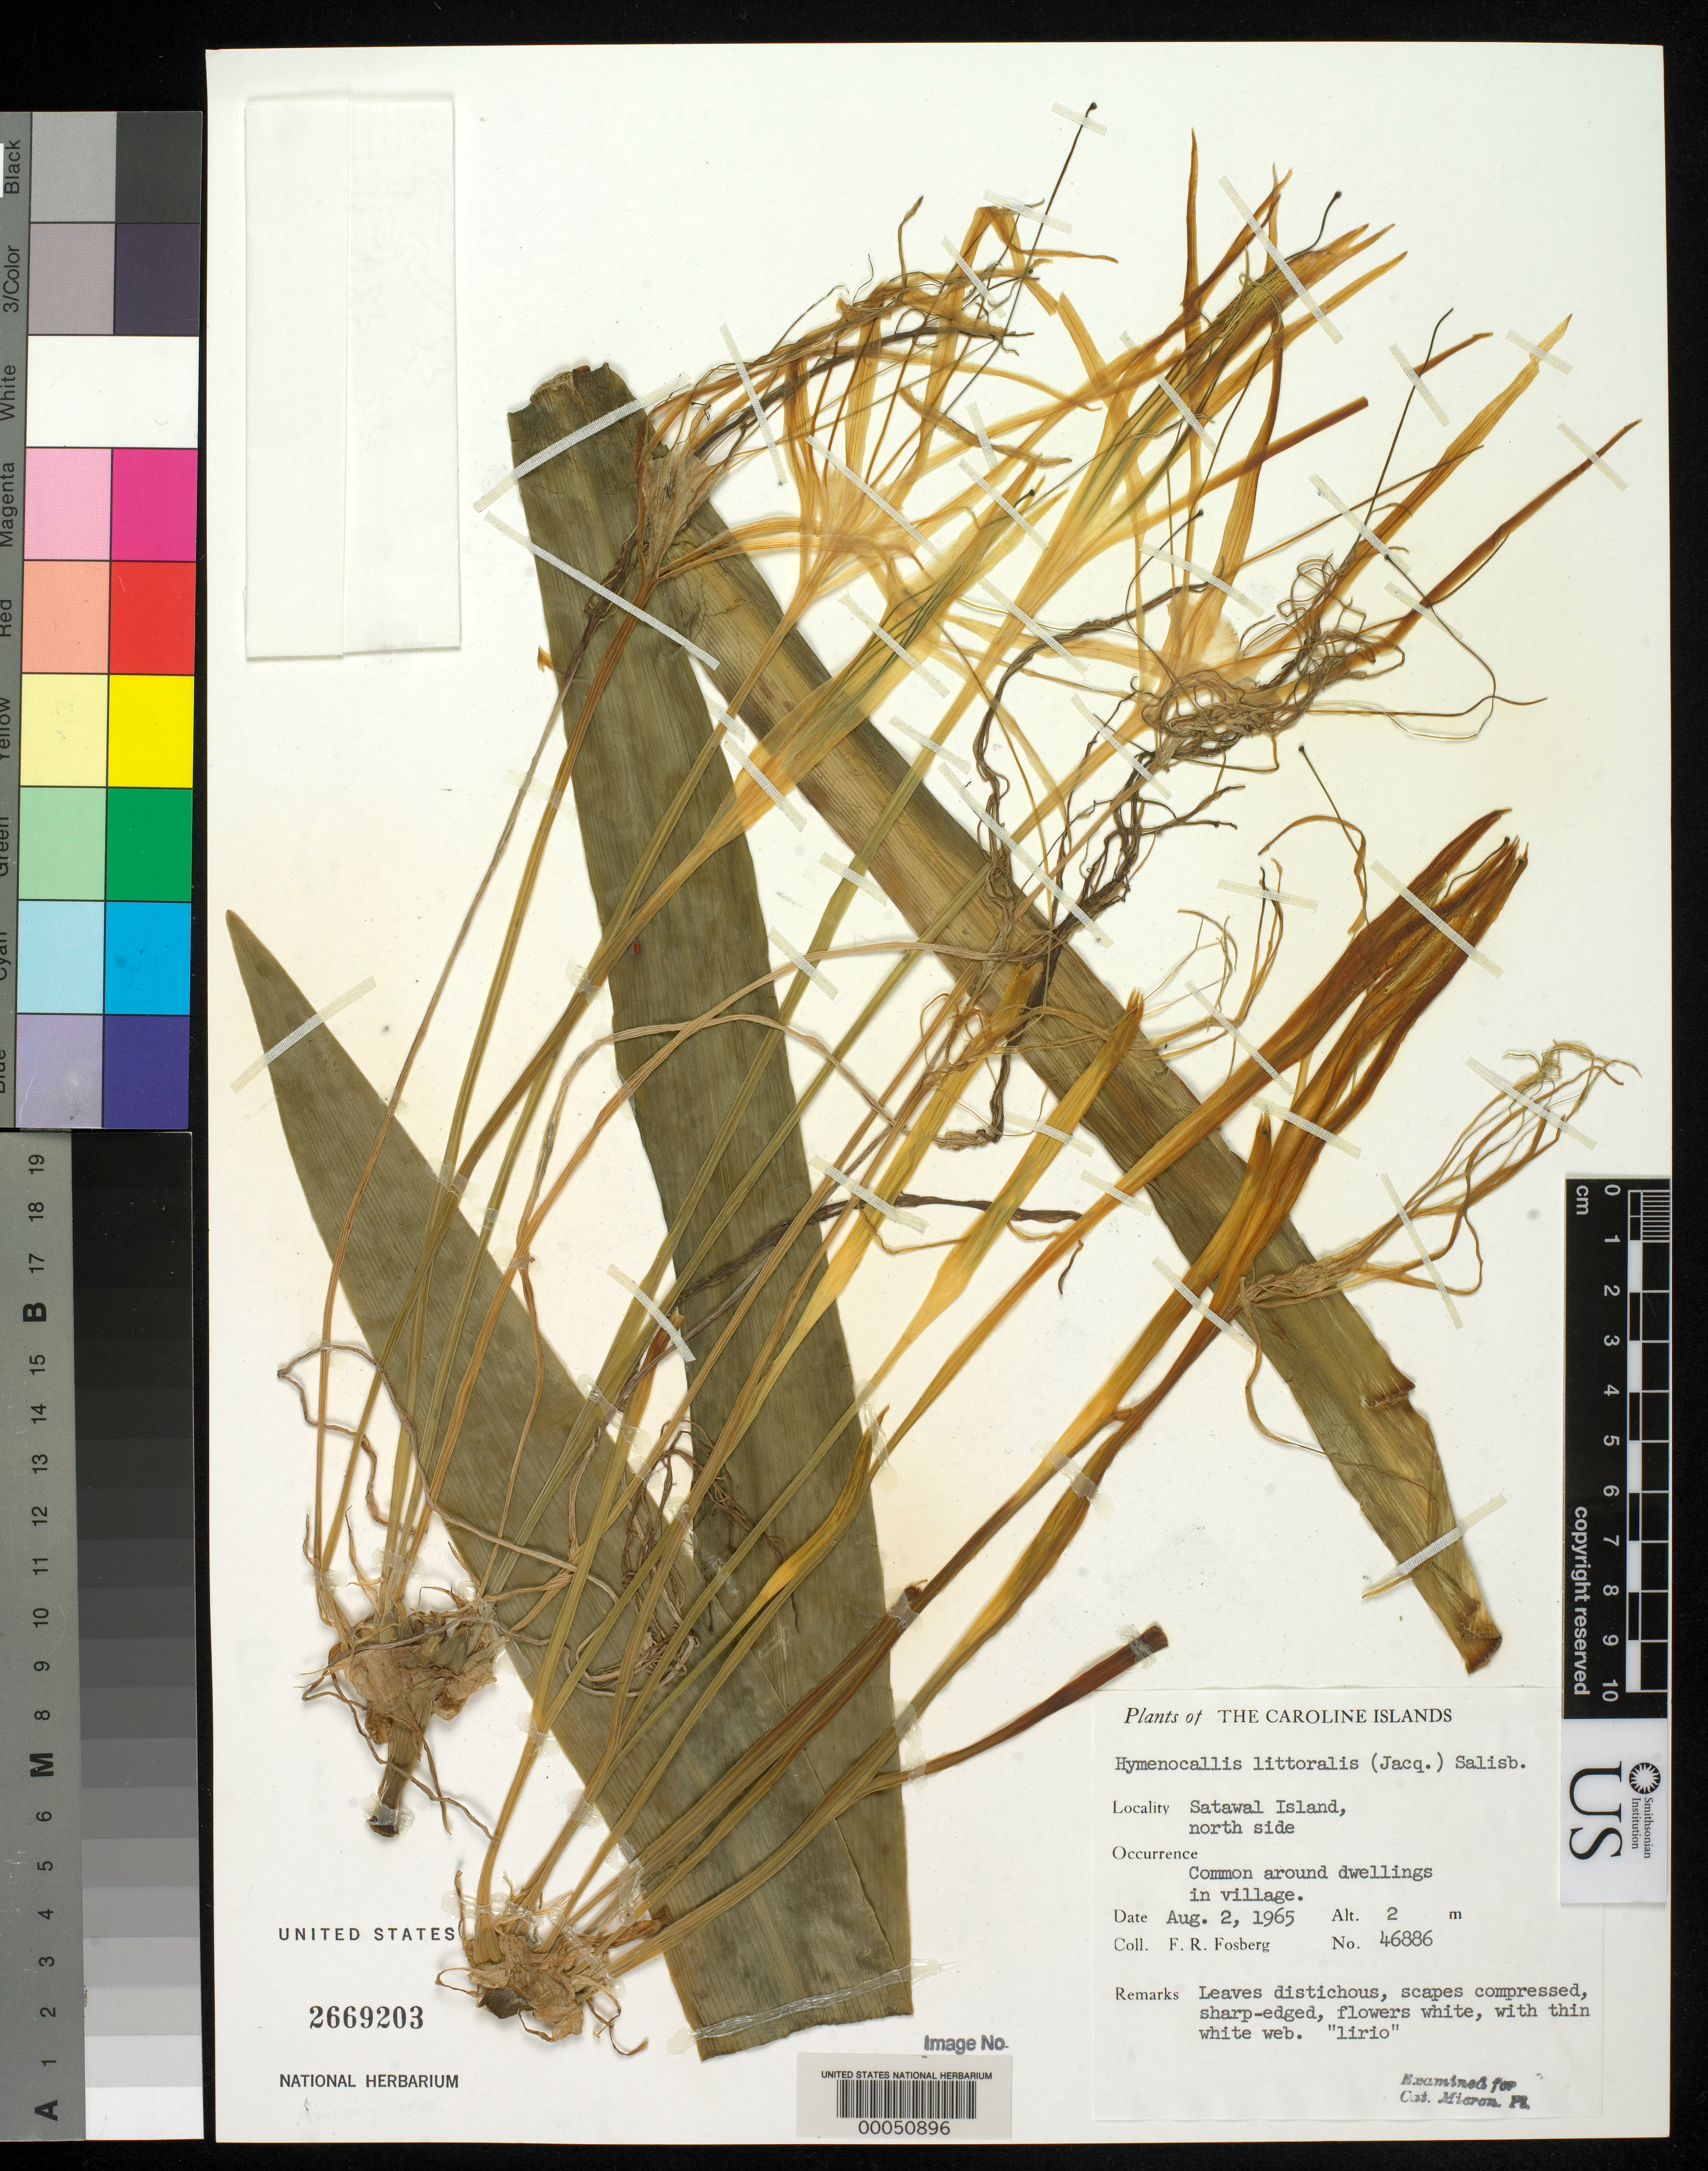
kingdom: Plantae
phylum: Tracheophyta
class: Liliopsida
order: Asparagales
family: Amaryllidaceae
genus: Hymenocallis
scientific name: Hymenocallis littoralis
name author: (Jacq.) Salisb.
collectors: F. R. Fosberg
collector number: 46886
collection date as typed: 02 Aug 1965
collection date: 1965-08-02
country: Micronesia, Federated States of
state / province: Yap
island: Satawal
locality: N side of island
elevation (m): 2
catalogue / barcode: US 2669203